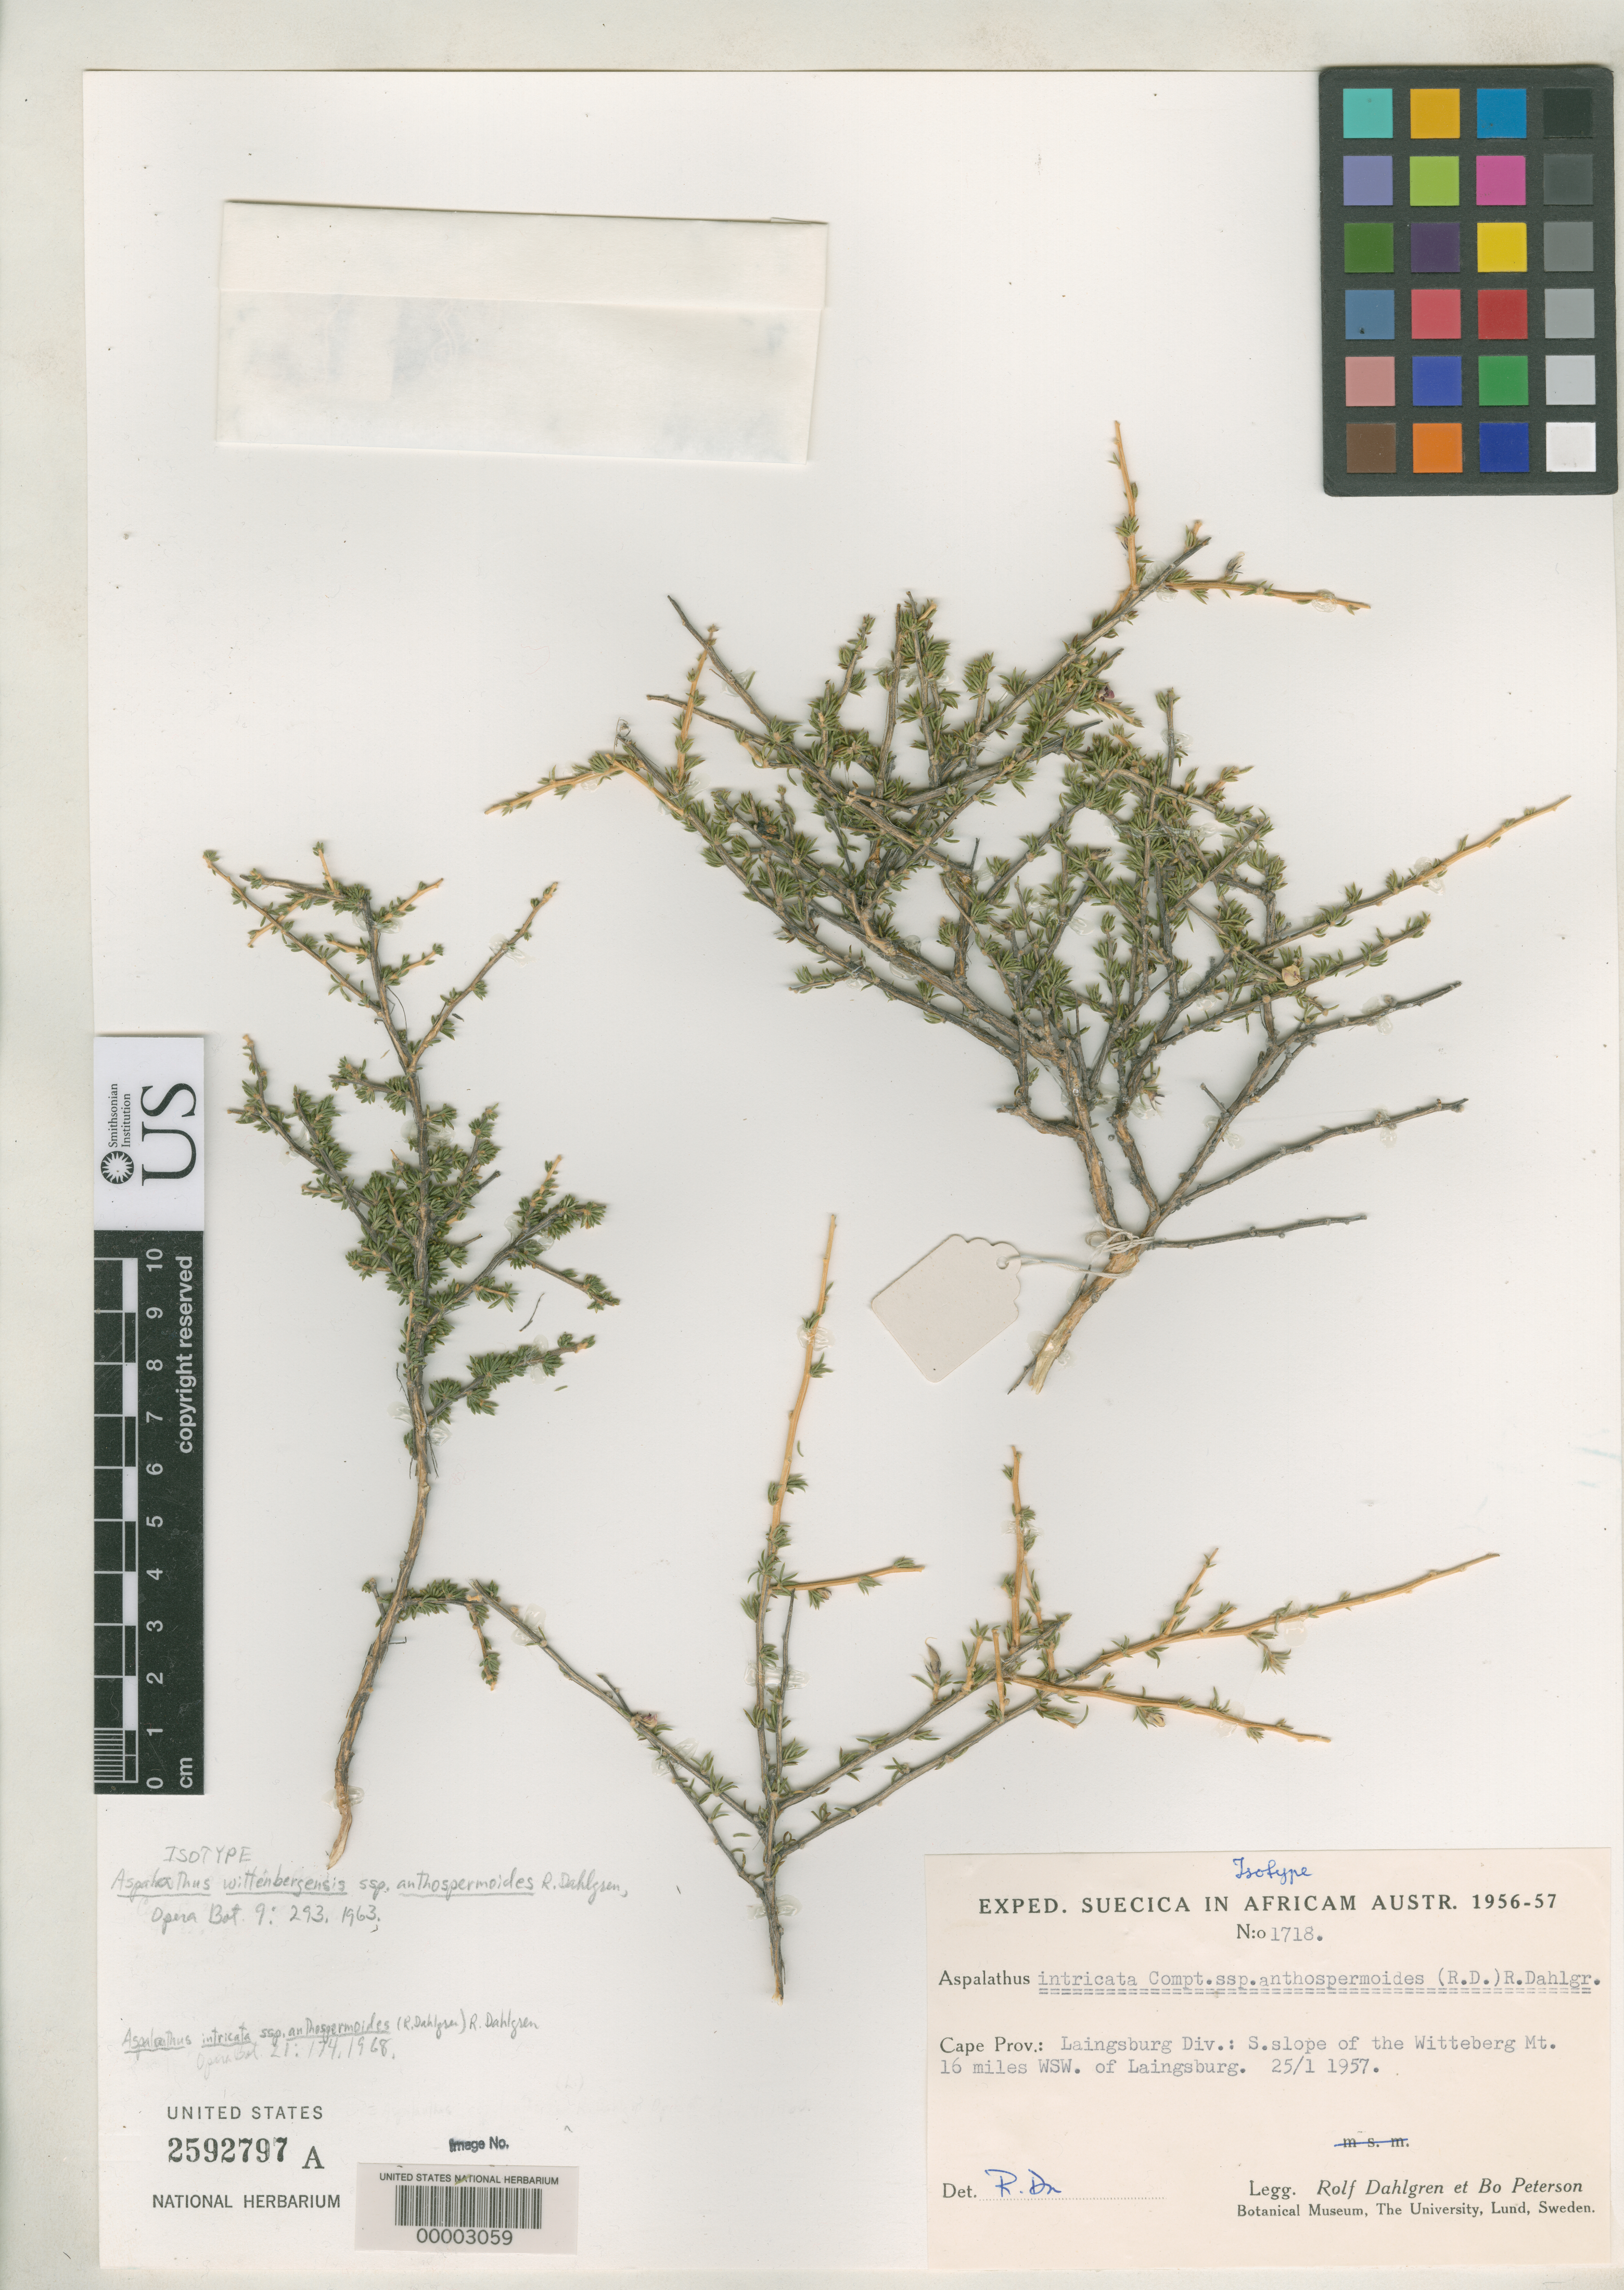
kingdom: Plantae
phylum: Tracheophyta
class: Magnoliopsida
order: Fabales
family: Fabaceae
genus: Aspalathus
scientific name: Aspalathus wittenbergensis subsp. anthospermoides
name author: R. Dahlgren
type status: Isotype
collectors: R. Dahlgren & B. H. Peterson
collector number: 1718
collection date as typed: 25 Jan 1957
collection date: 1957-01-25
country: South Africa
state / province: Western Cape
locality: Laingsburg.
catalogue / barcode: US 2592797A